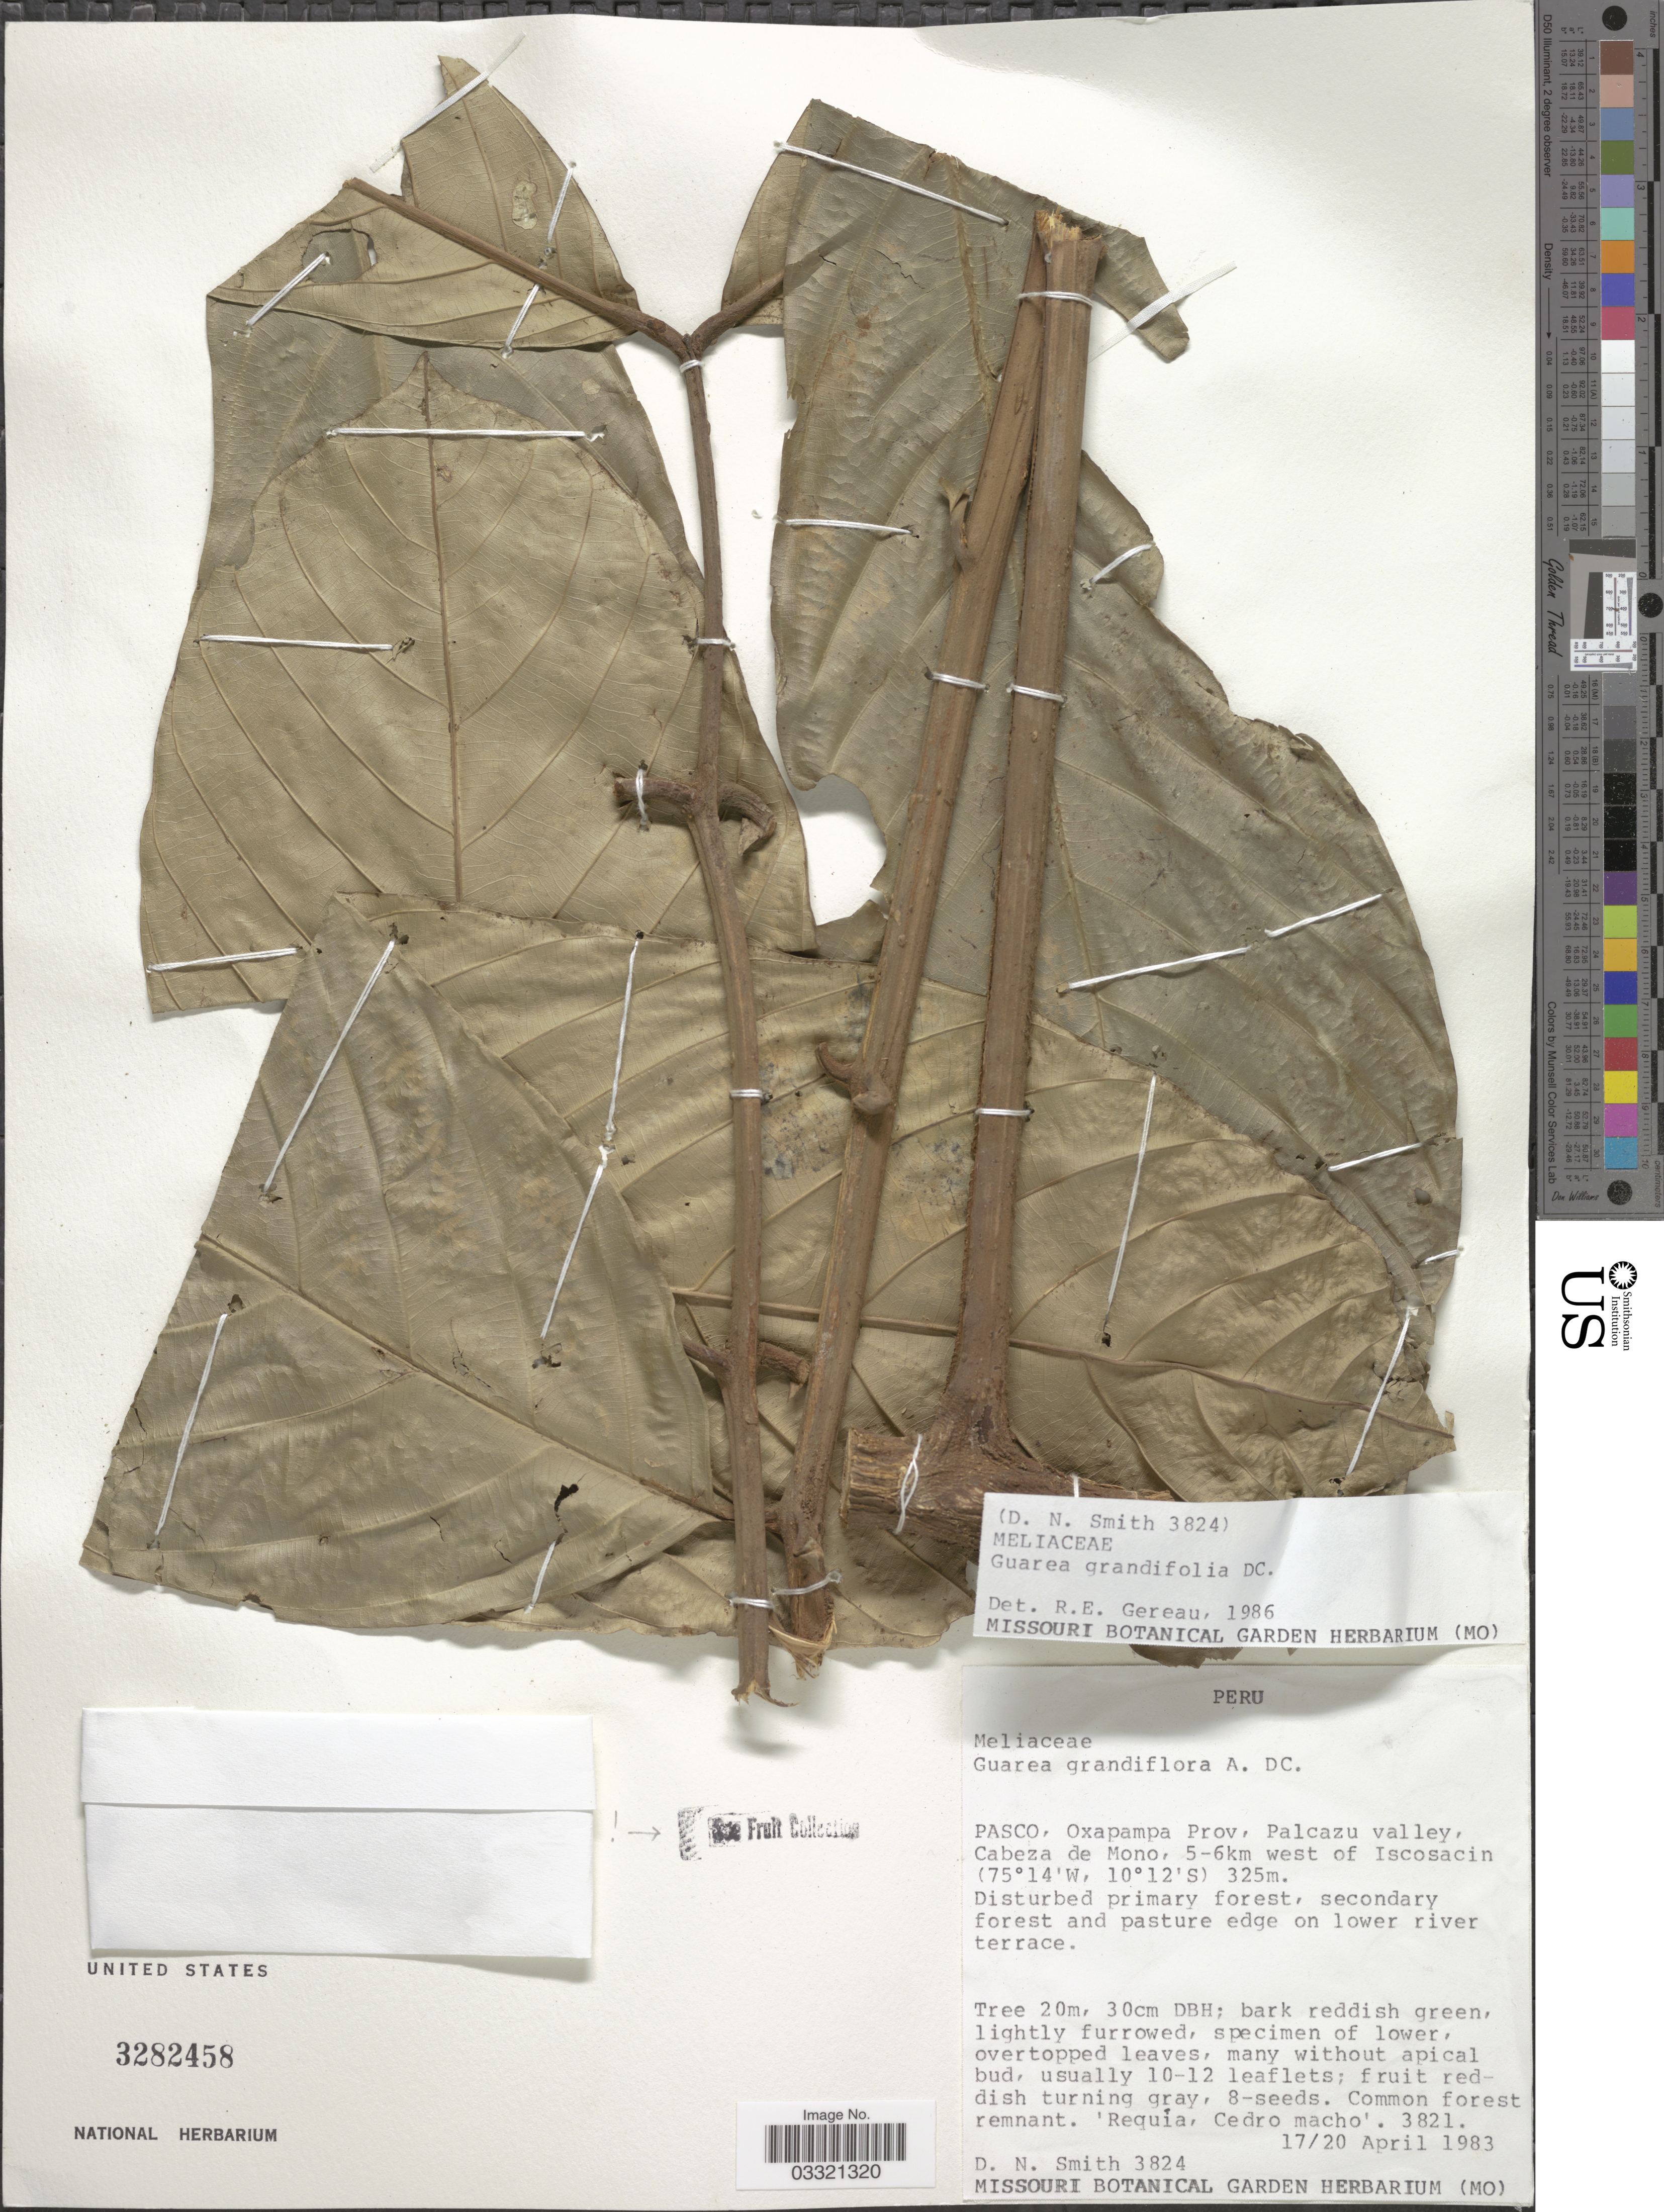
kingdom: Plantae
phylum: Tracheophyta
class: Magnoliopsida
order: Sapindales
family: Meliaceae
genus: Guarea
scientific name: Guarea grandifolia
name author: DC.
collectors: D. Smith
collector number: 3824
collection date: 1983-04-17/1983-04-20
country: Peru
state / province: Pasco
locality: Oxapampa Prov, Palcazu valley, Cabeza de Mono, 5-6km west of Iscosacin.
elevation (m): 325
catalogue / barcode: US 3282458